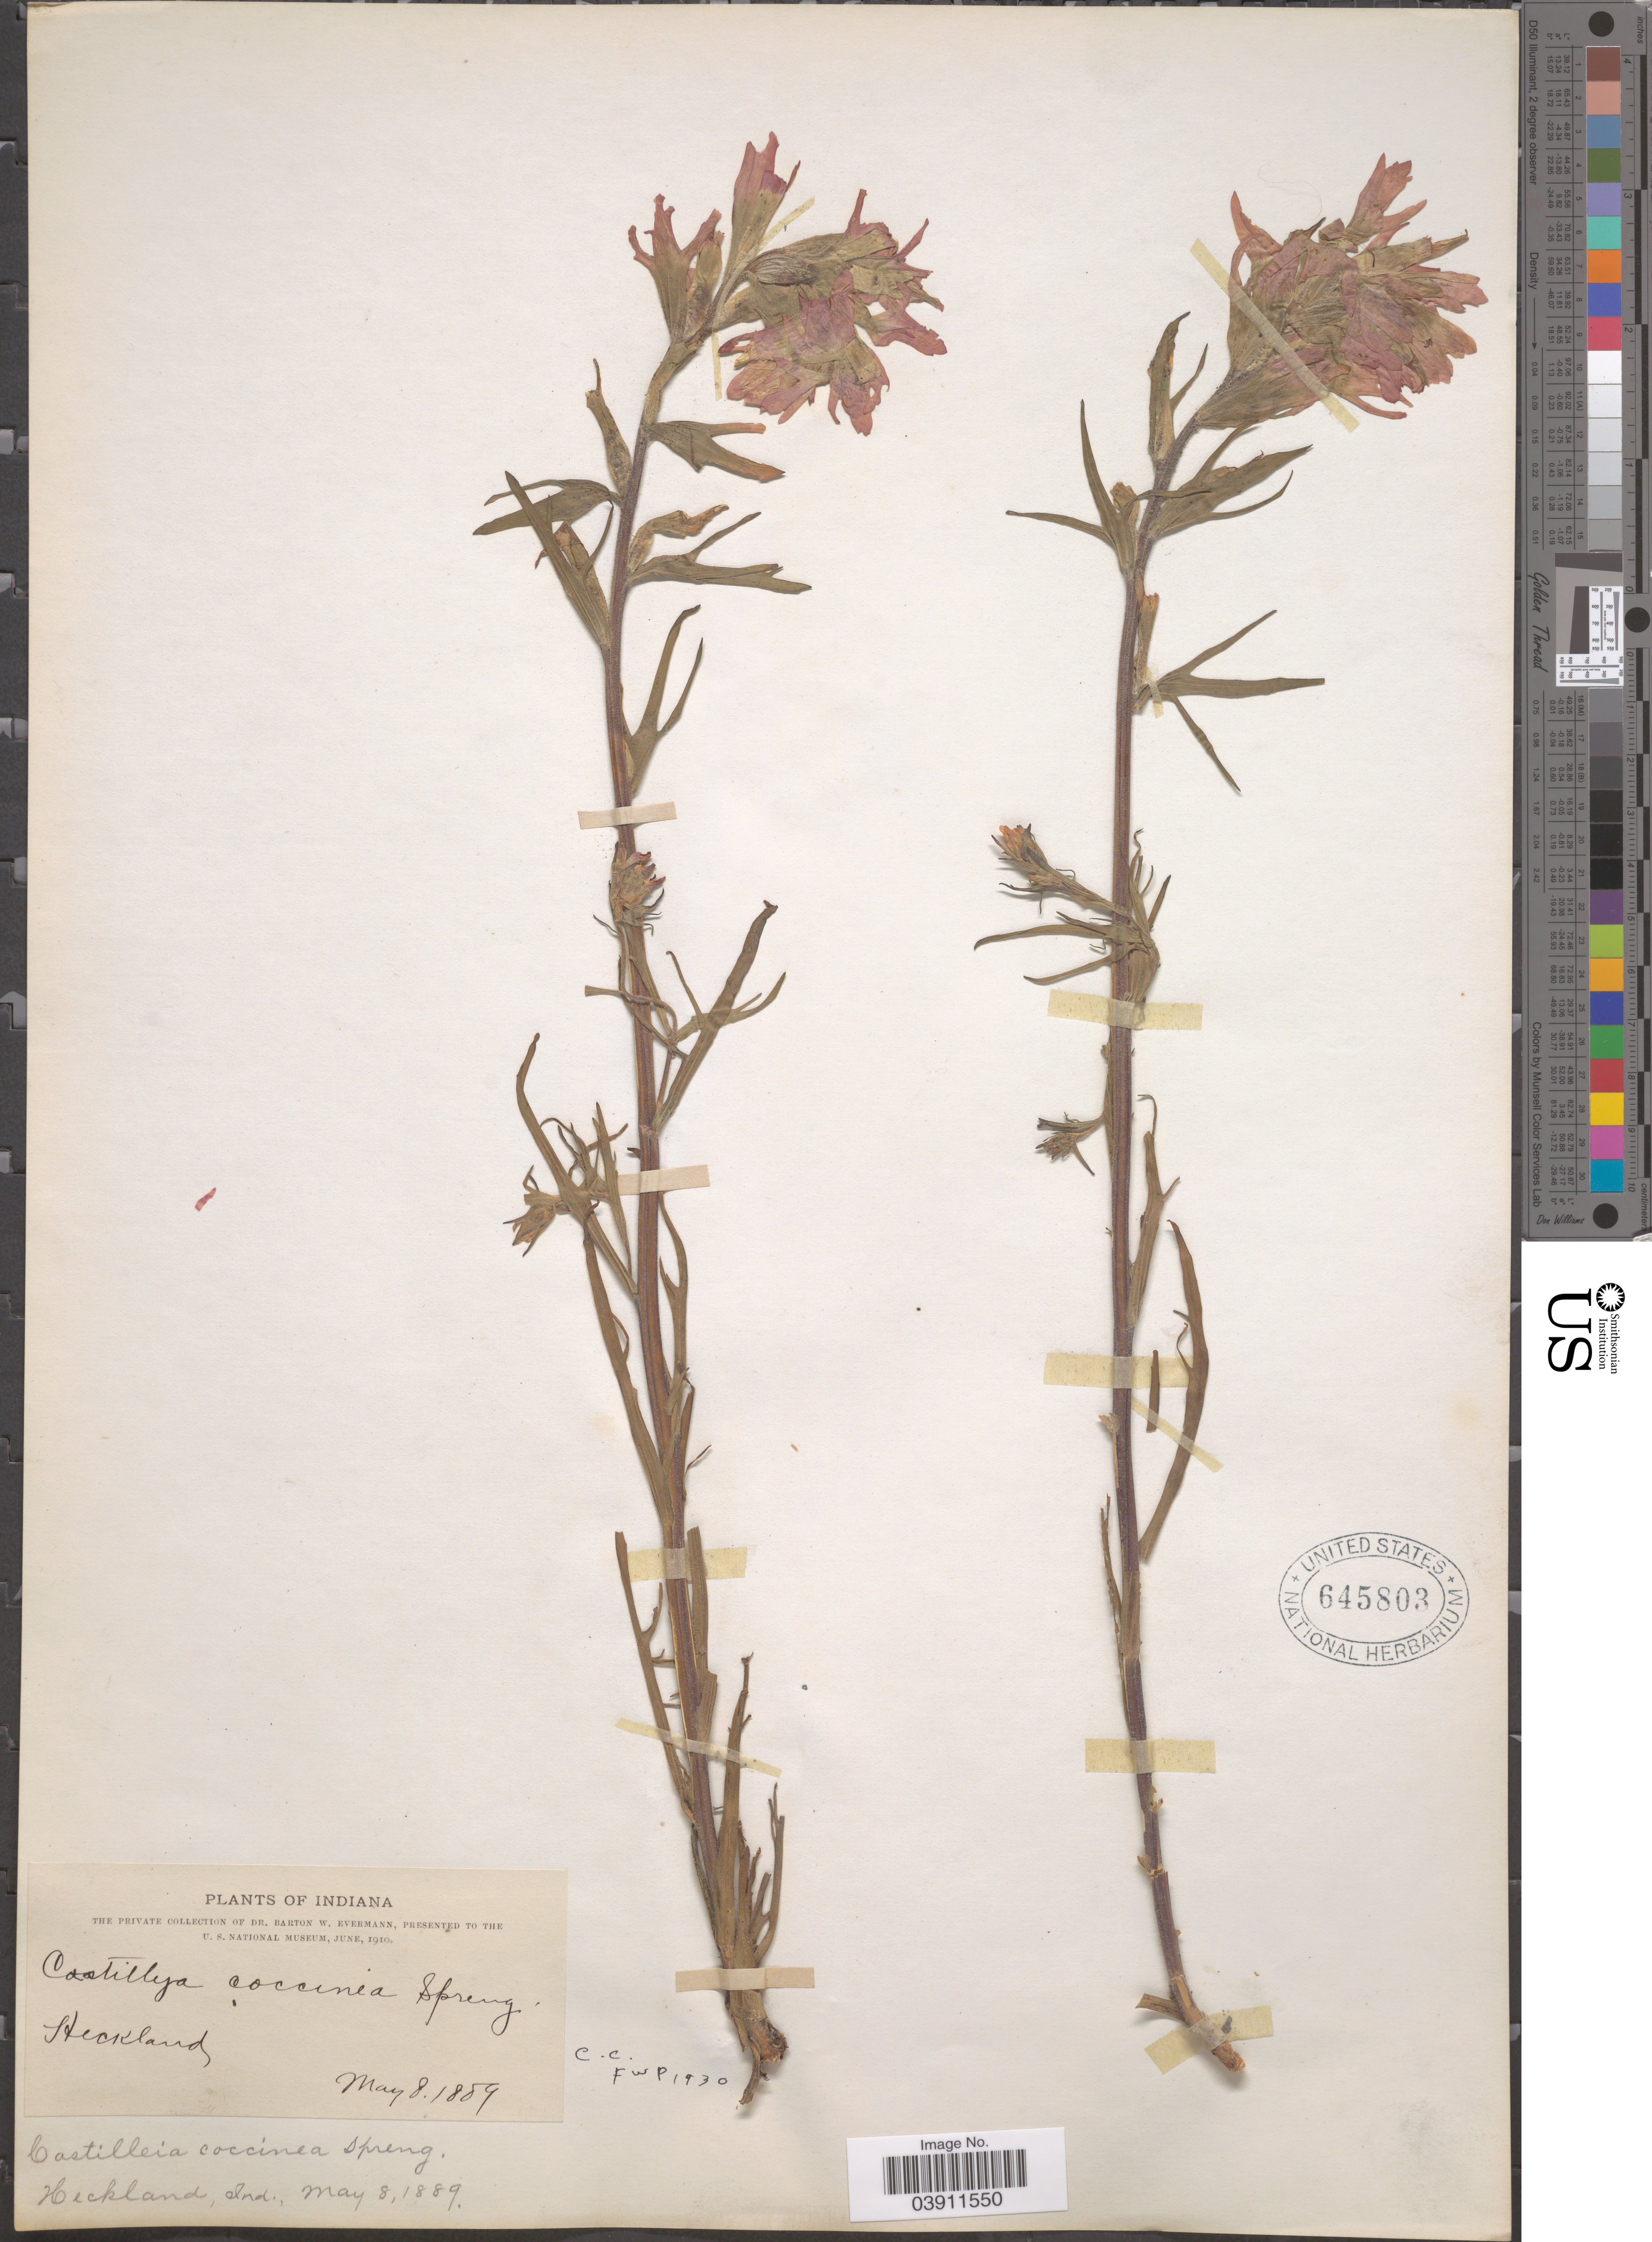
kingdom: Plantae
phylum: Tracheophyta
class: Magnoliopsida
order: Lamiales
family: Orobanchaceae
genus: Castilleja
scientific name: Castilleja coccinea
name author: (L.) Spreng.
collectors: B. W. Evermann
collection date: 1889-05-08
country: United States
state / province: Indiana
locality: Heckland.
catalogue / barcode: US 645803